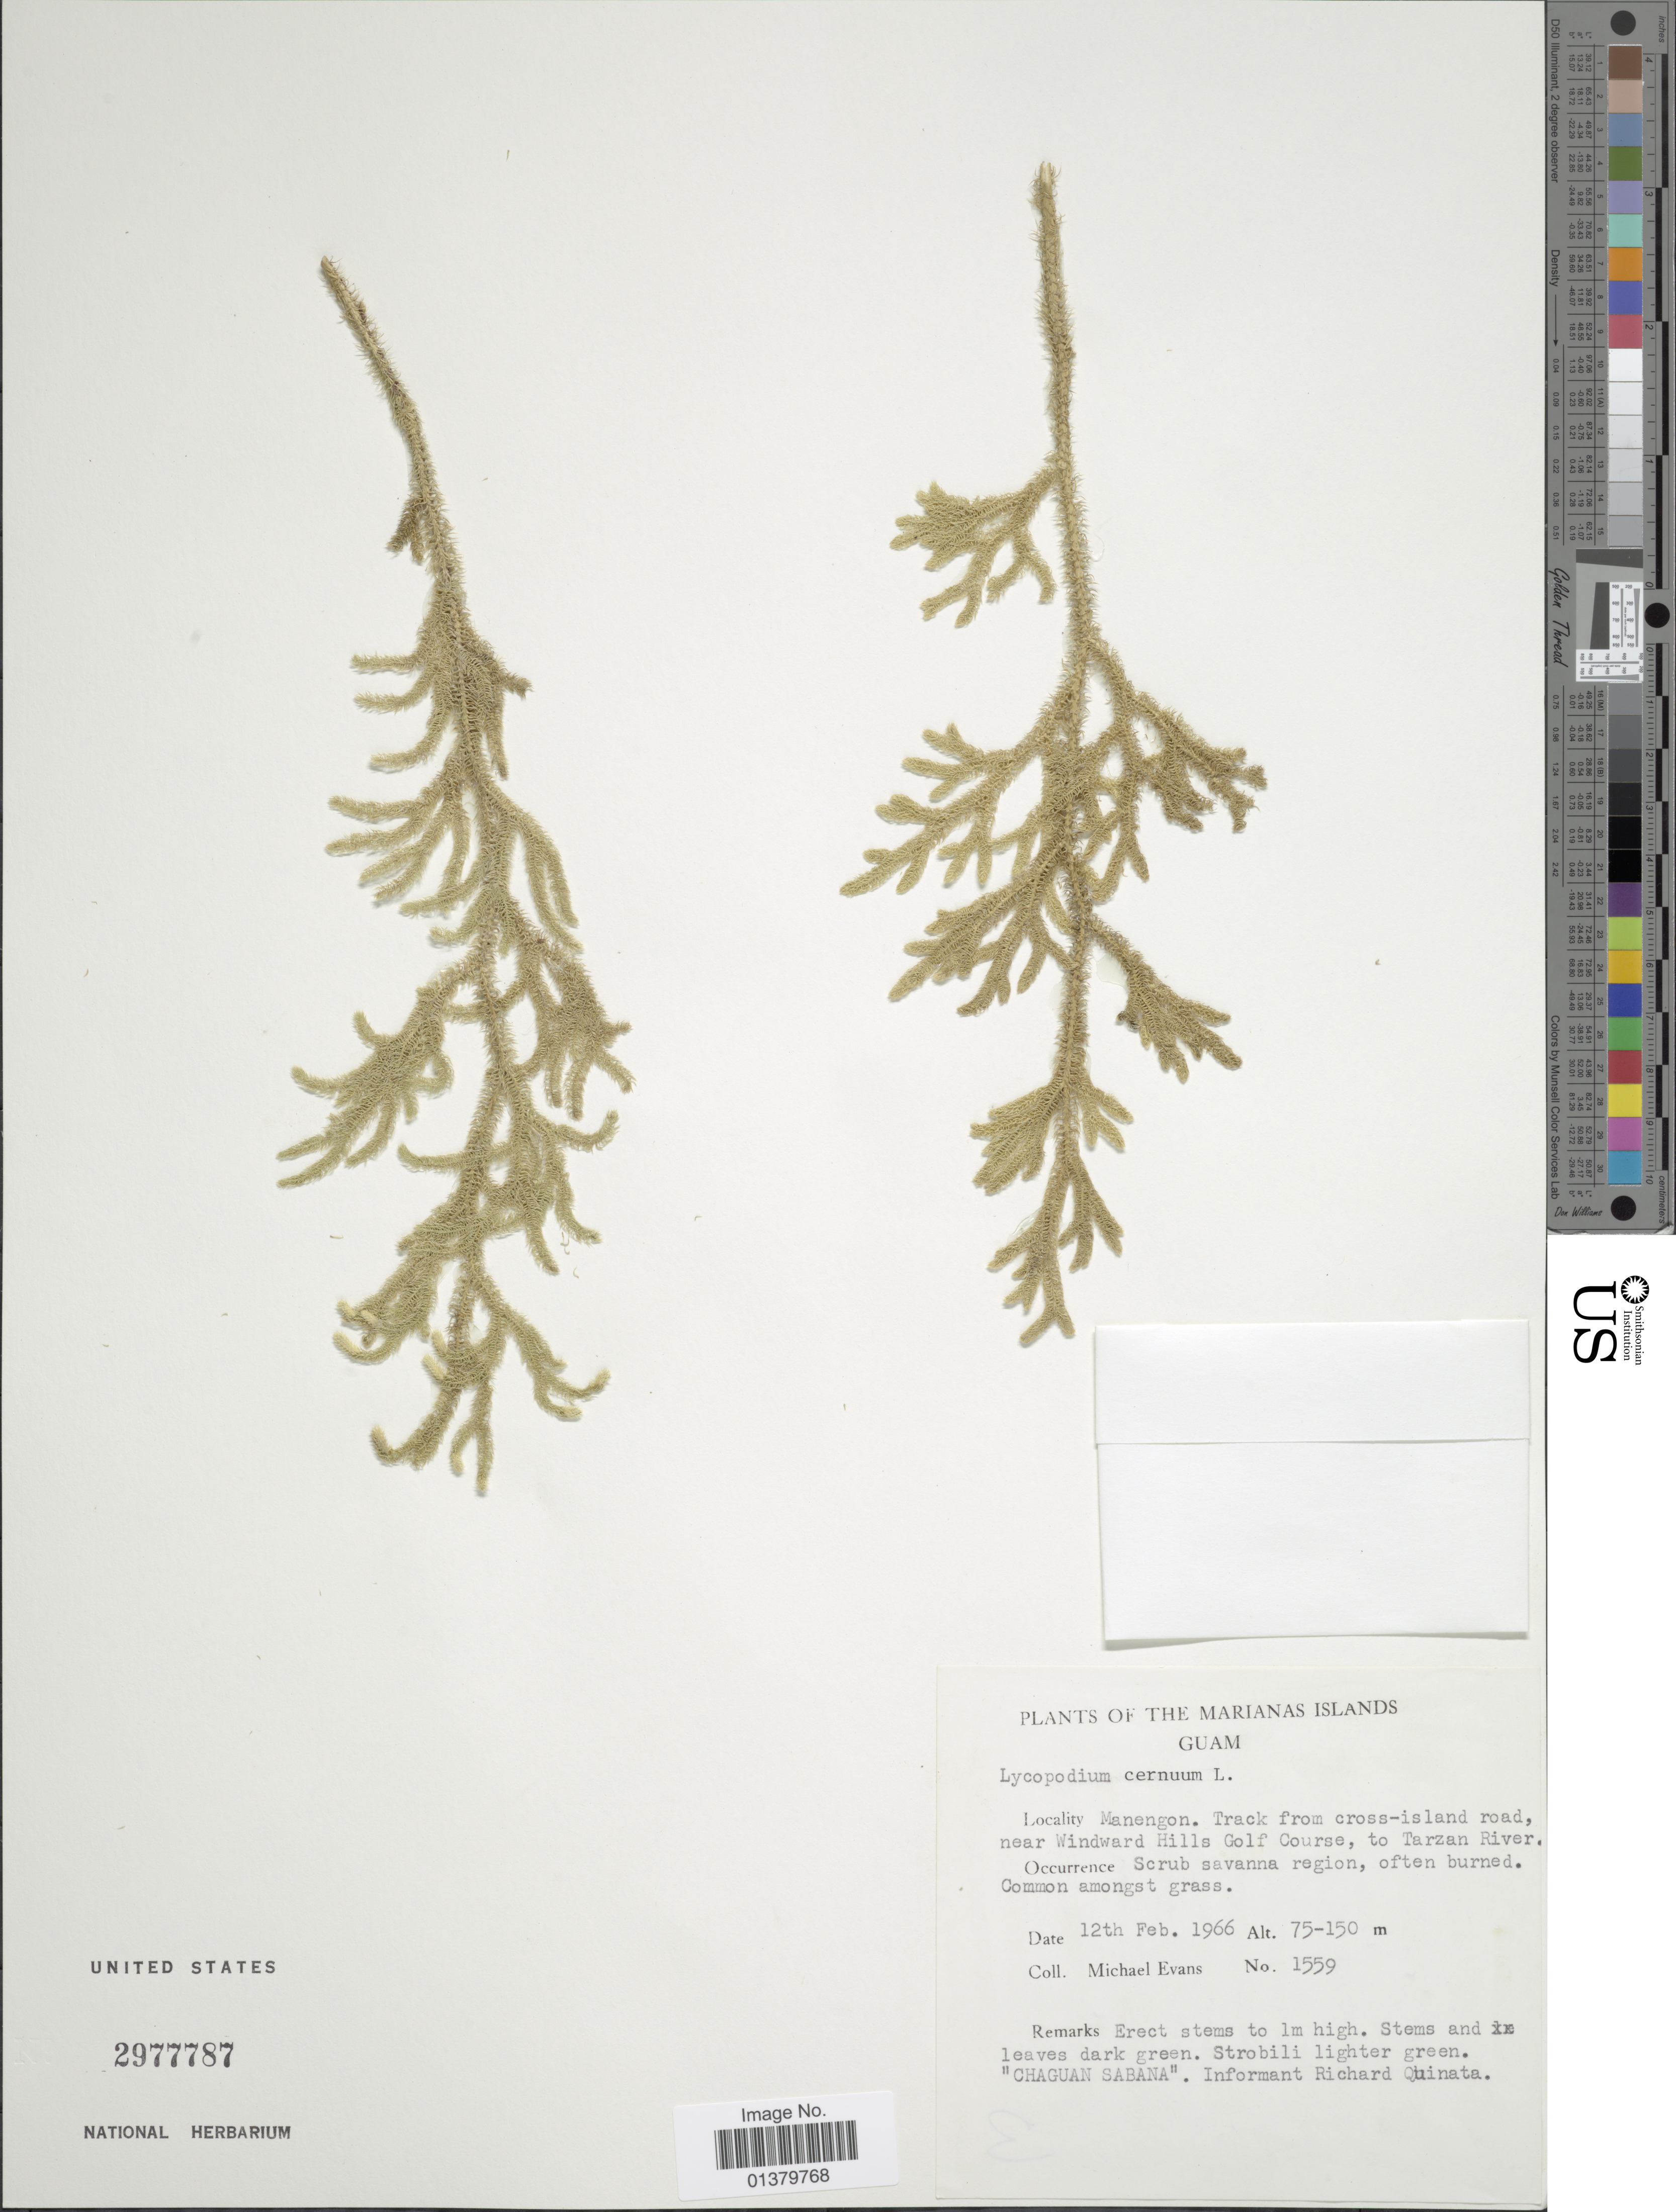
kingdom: Plantae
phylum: Tracheophyta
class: Lycopodiopsida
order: Lycopodiales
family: Lycopodiaceae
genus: Palhinhaea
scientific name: Palhinhaea cernua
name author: (L.) Vasc. & Franco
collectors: M. Evans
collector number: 1559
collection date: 1966-02-12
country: Guam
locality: The Mariana Islands, Manengon. Track from cross-island road, near Windward Hills Golf Course, to Tarzan River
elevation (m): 75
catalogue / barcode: US 2977787